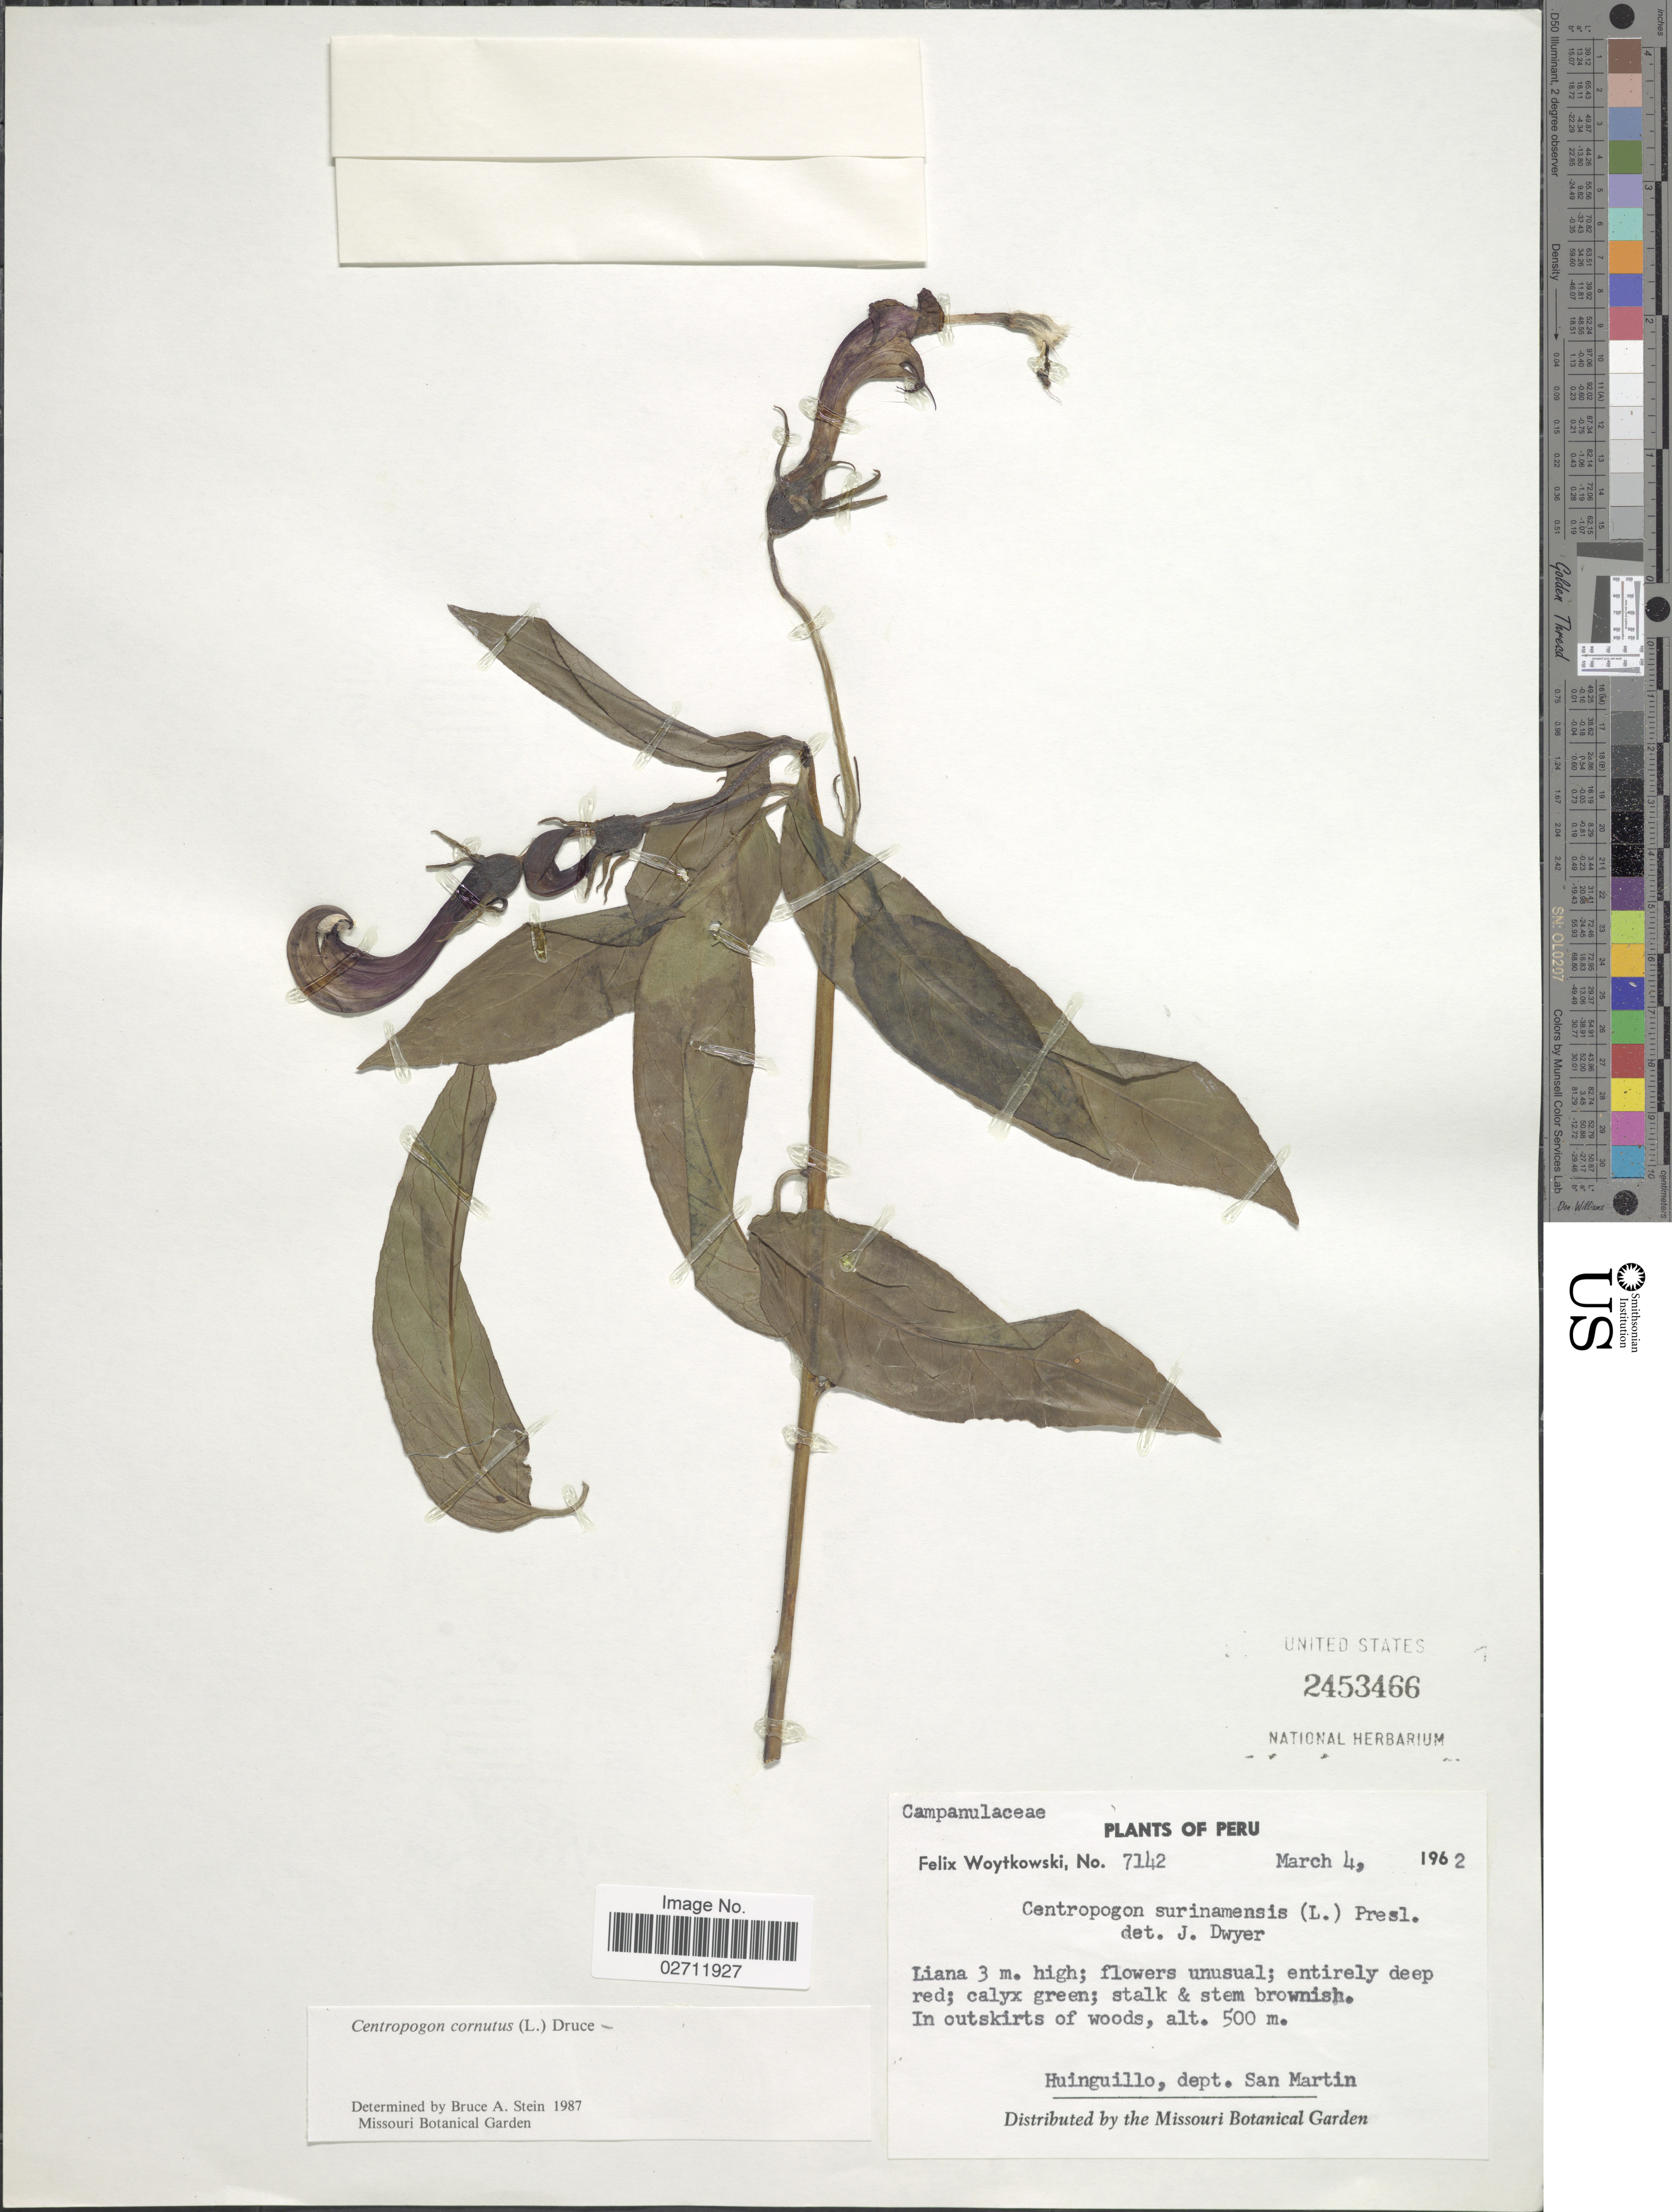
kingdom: Plantae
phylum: Tracheophyta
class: Magnoliopsida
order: Asterales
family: Campanulaceae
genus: Centropogon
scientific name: Centropogon cornutus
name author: (L.) Druce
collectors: F. Woytkowski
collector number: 7142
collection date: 1962-03-04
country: Peru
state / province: San Martín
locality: Huinguillo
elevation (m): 500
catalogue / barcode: US 2453466